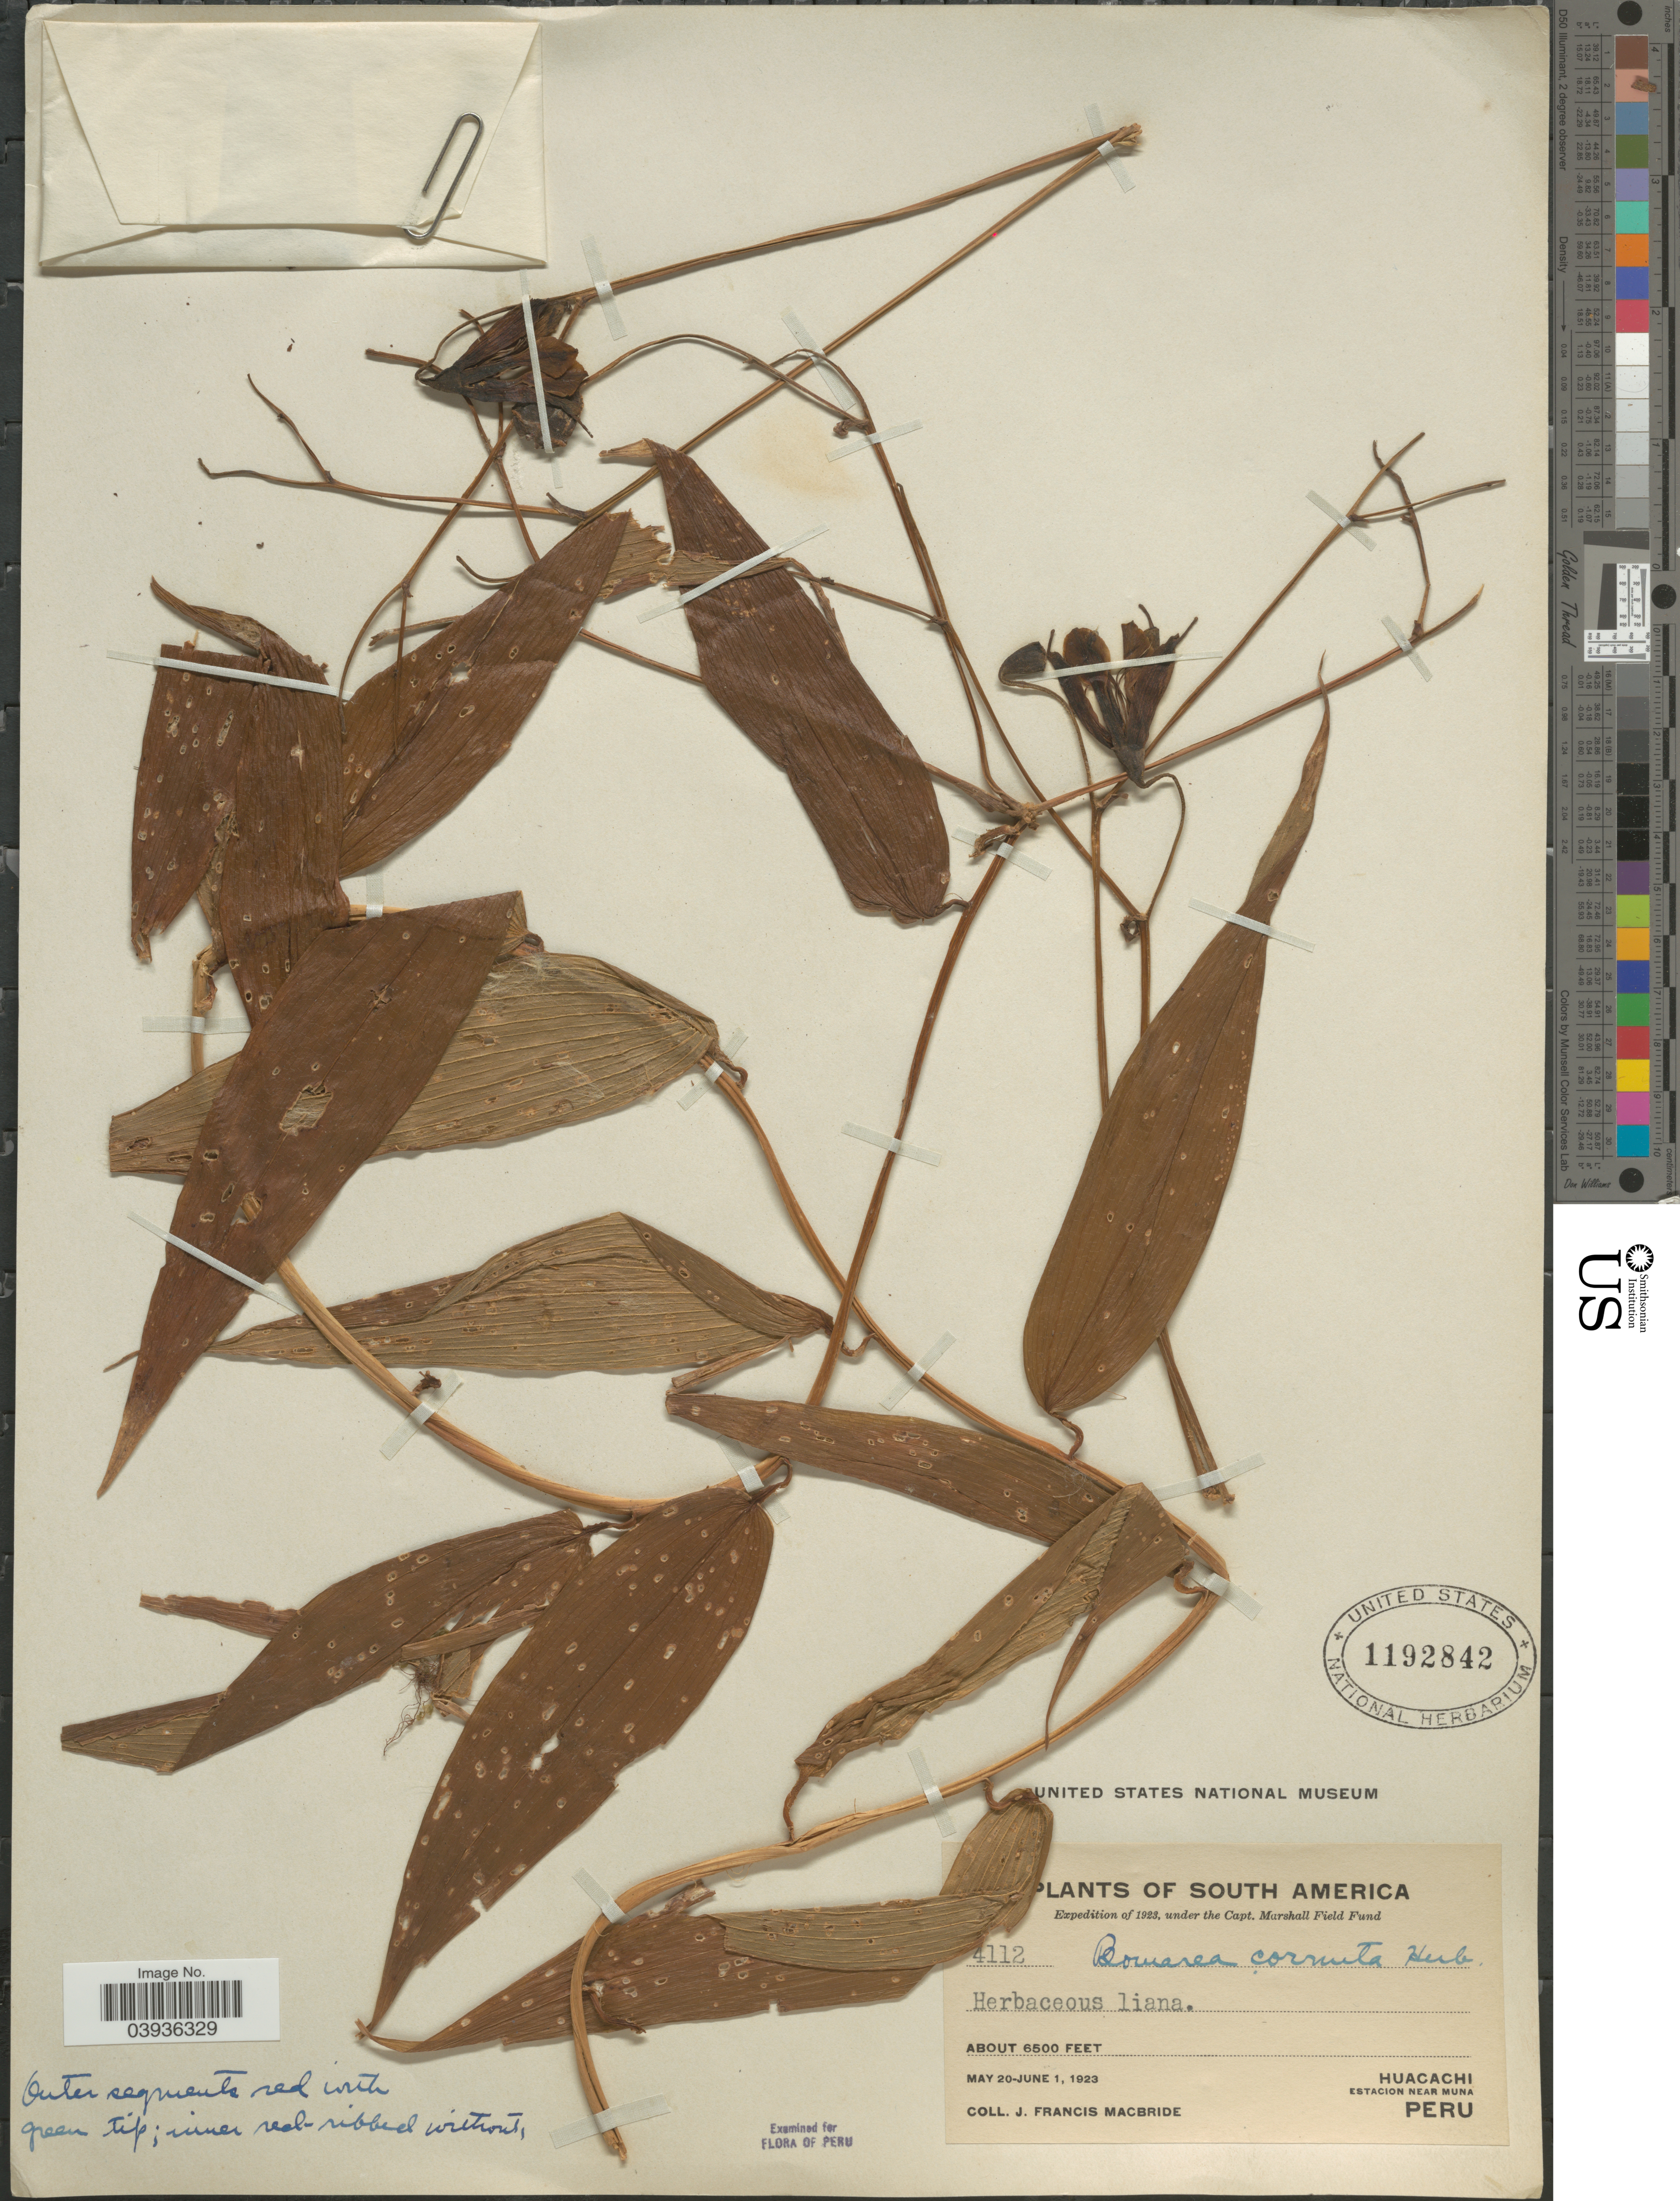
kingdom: Plantae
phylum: Tracheophyta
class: Liliopsida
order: Liliales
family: Alstroemeriaceae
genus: Bomarea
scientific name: Bomarea cornuta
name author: Herb.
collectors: J. F. Macbride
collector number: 4112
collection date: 1923-05-20/1923-06-01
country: Peru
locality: Huacachi. Estacion near Muna.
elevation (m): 1981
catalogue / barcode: US 1192842